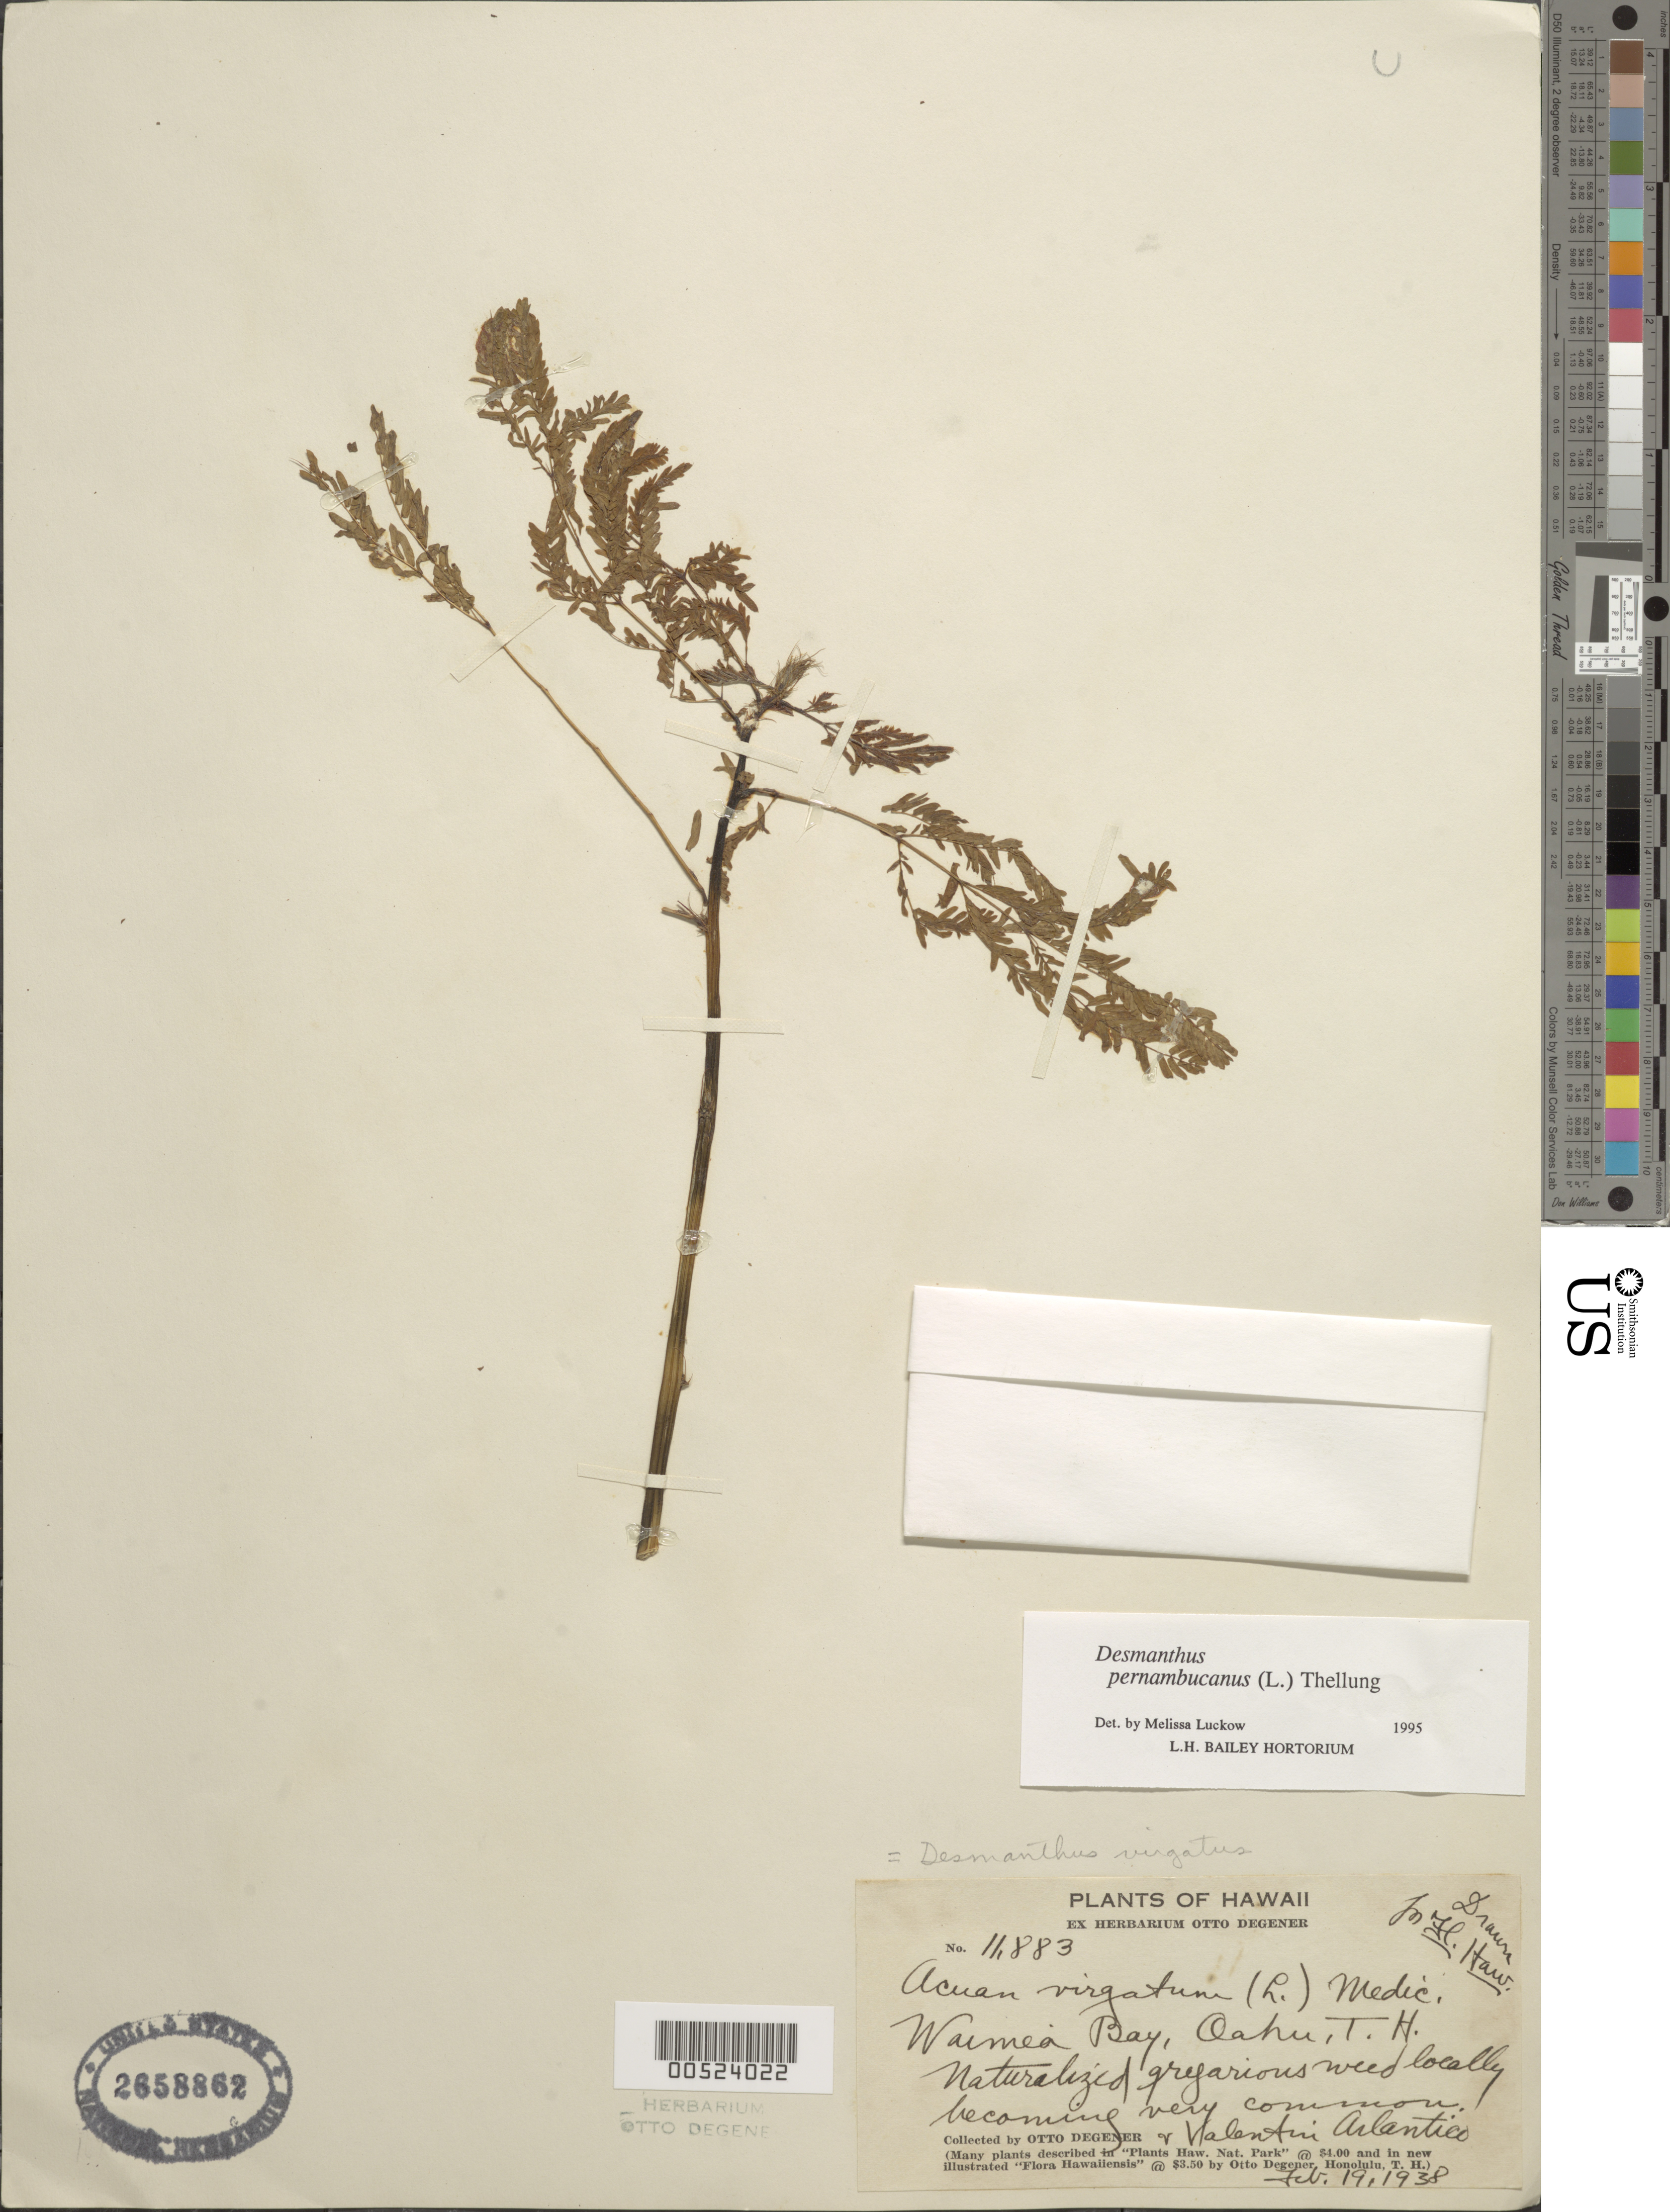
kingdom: Plantae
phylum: Tracheophyta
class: Magnoliopsida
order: Fabales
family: Fabaceae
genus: Desmanthus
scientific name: Desmanthus pernambucanus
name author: (L.) Thell.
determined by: Luckow, M. A.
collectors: O. Degener & V. Arlantico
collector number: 11883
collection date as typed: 19 Feb 1938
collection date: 1938-02-19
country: United States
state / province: Hawaii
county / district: Honolulu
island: Oahu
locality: Waimea Bay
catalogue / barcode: US 2658862